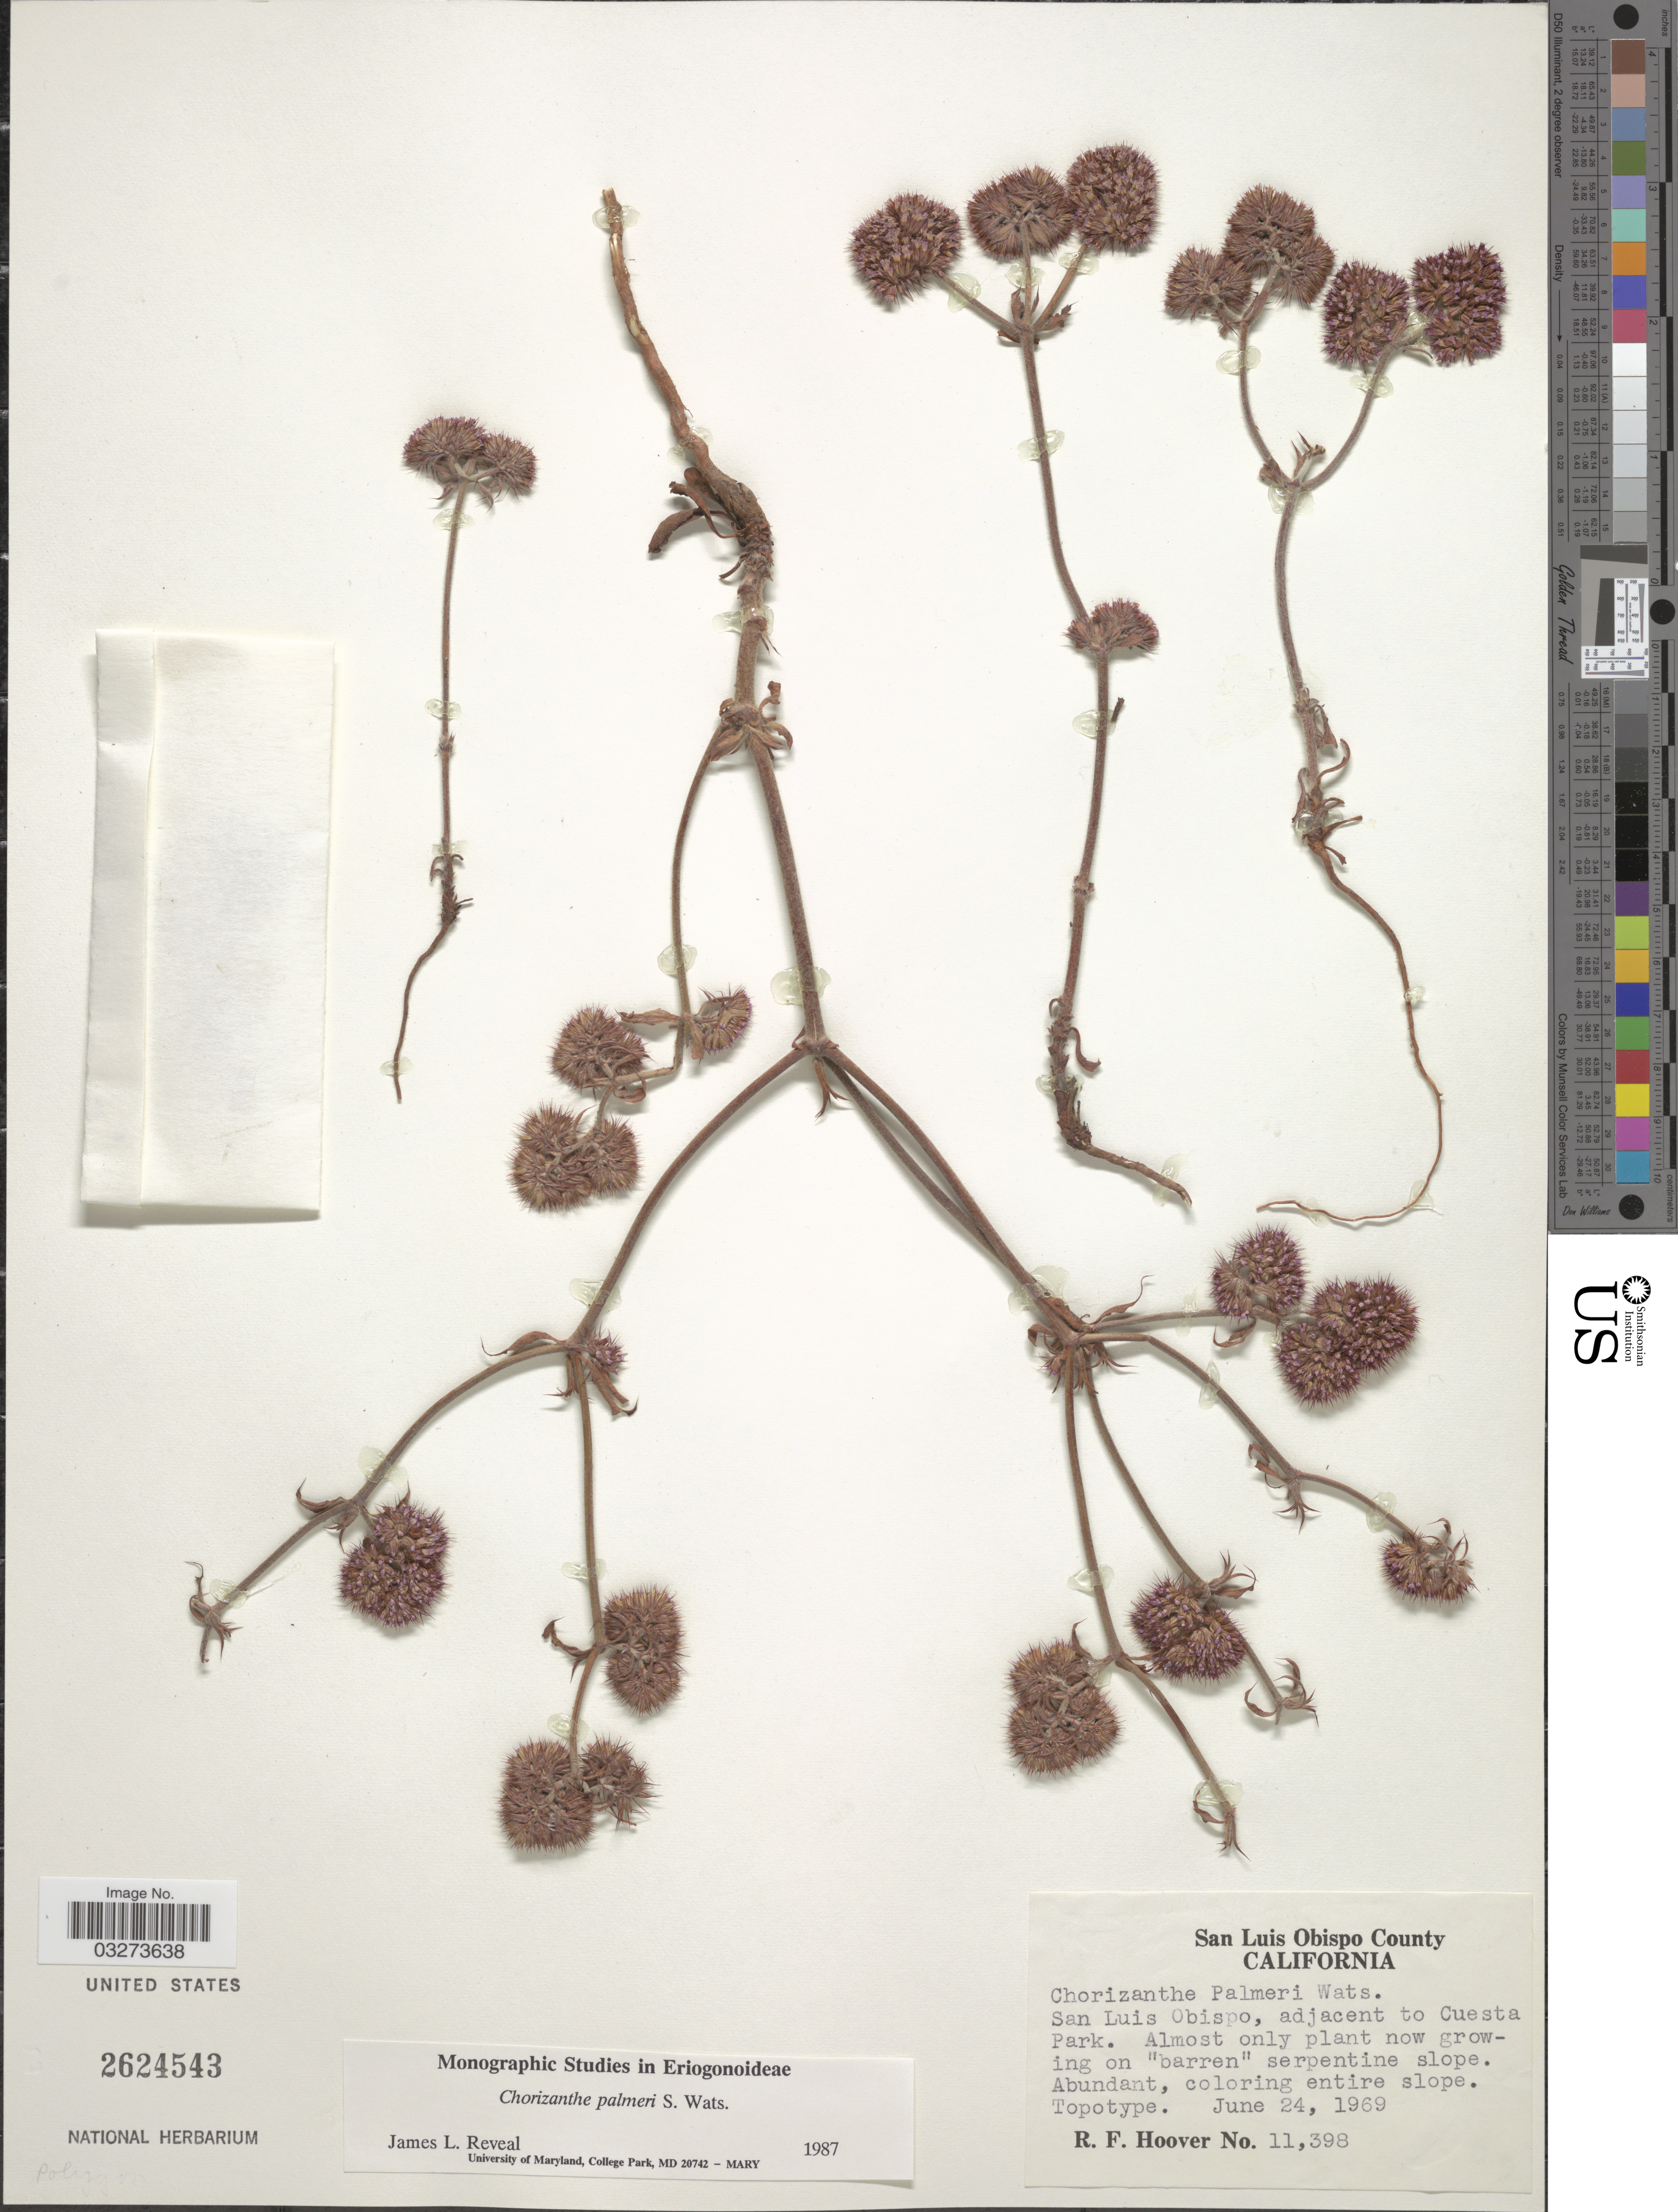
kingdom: Plantae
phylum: Tracheophyta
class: Magnoliopsida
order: Caryophyllales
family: Polygonaceae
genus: Chorizanthe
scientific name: Chorizanthe palmeri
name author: S. Watson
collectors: R. F. Hoover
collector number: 11398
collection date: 1969-06-24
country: United States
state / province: California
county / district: San Luis Obispo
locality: San Luis Obispo County, San Luis Obispo, adjacent to Cuesta Park.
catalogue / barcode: US 2624543